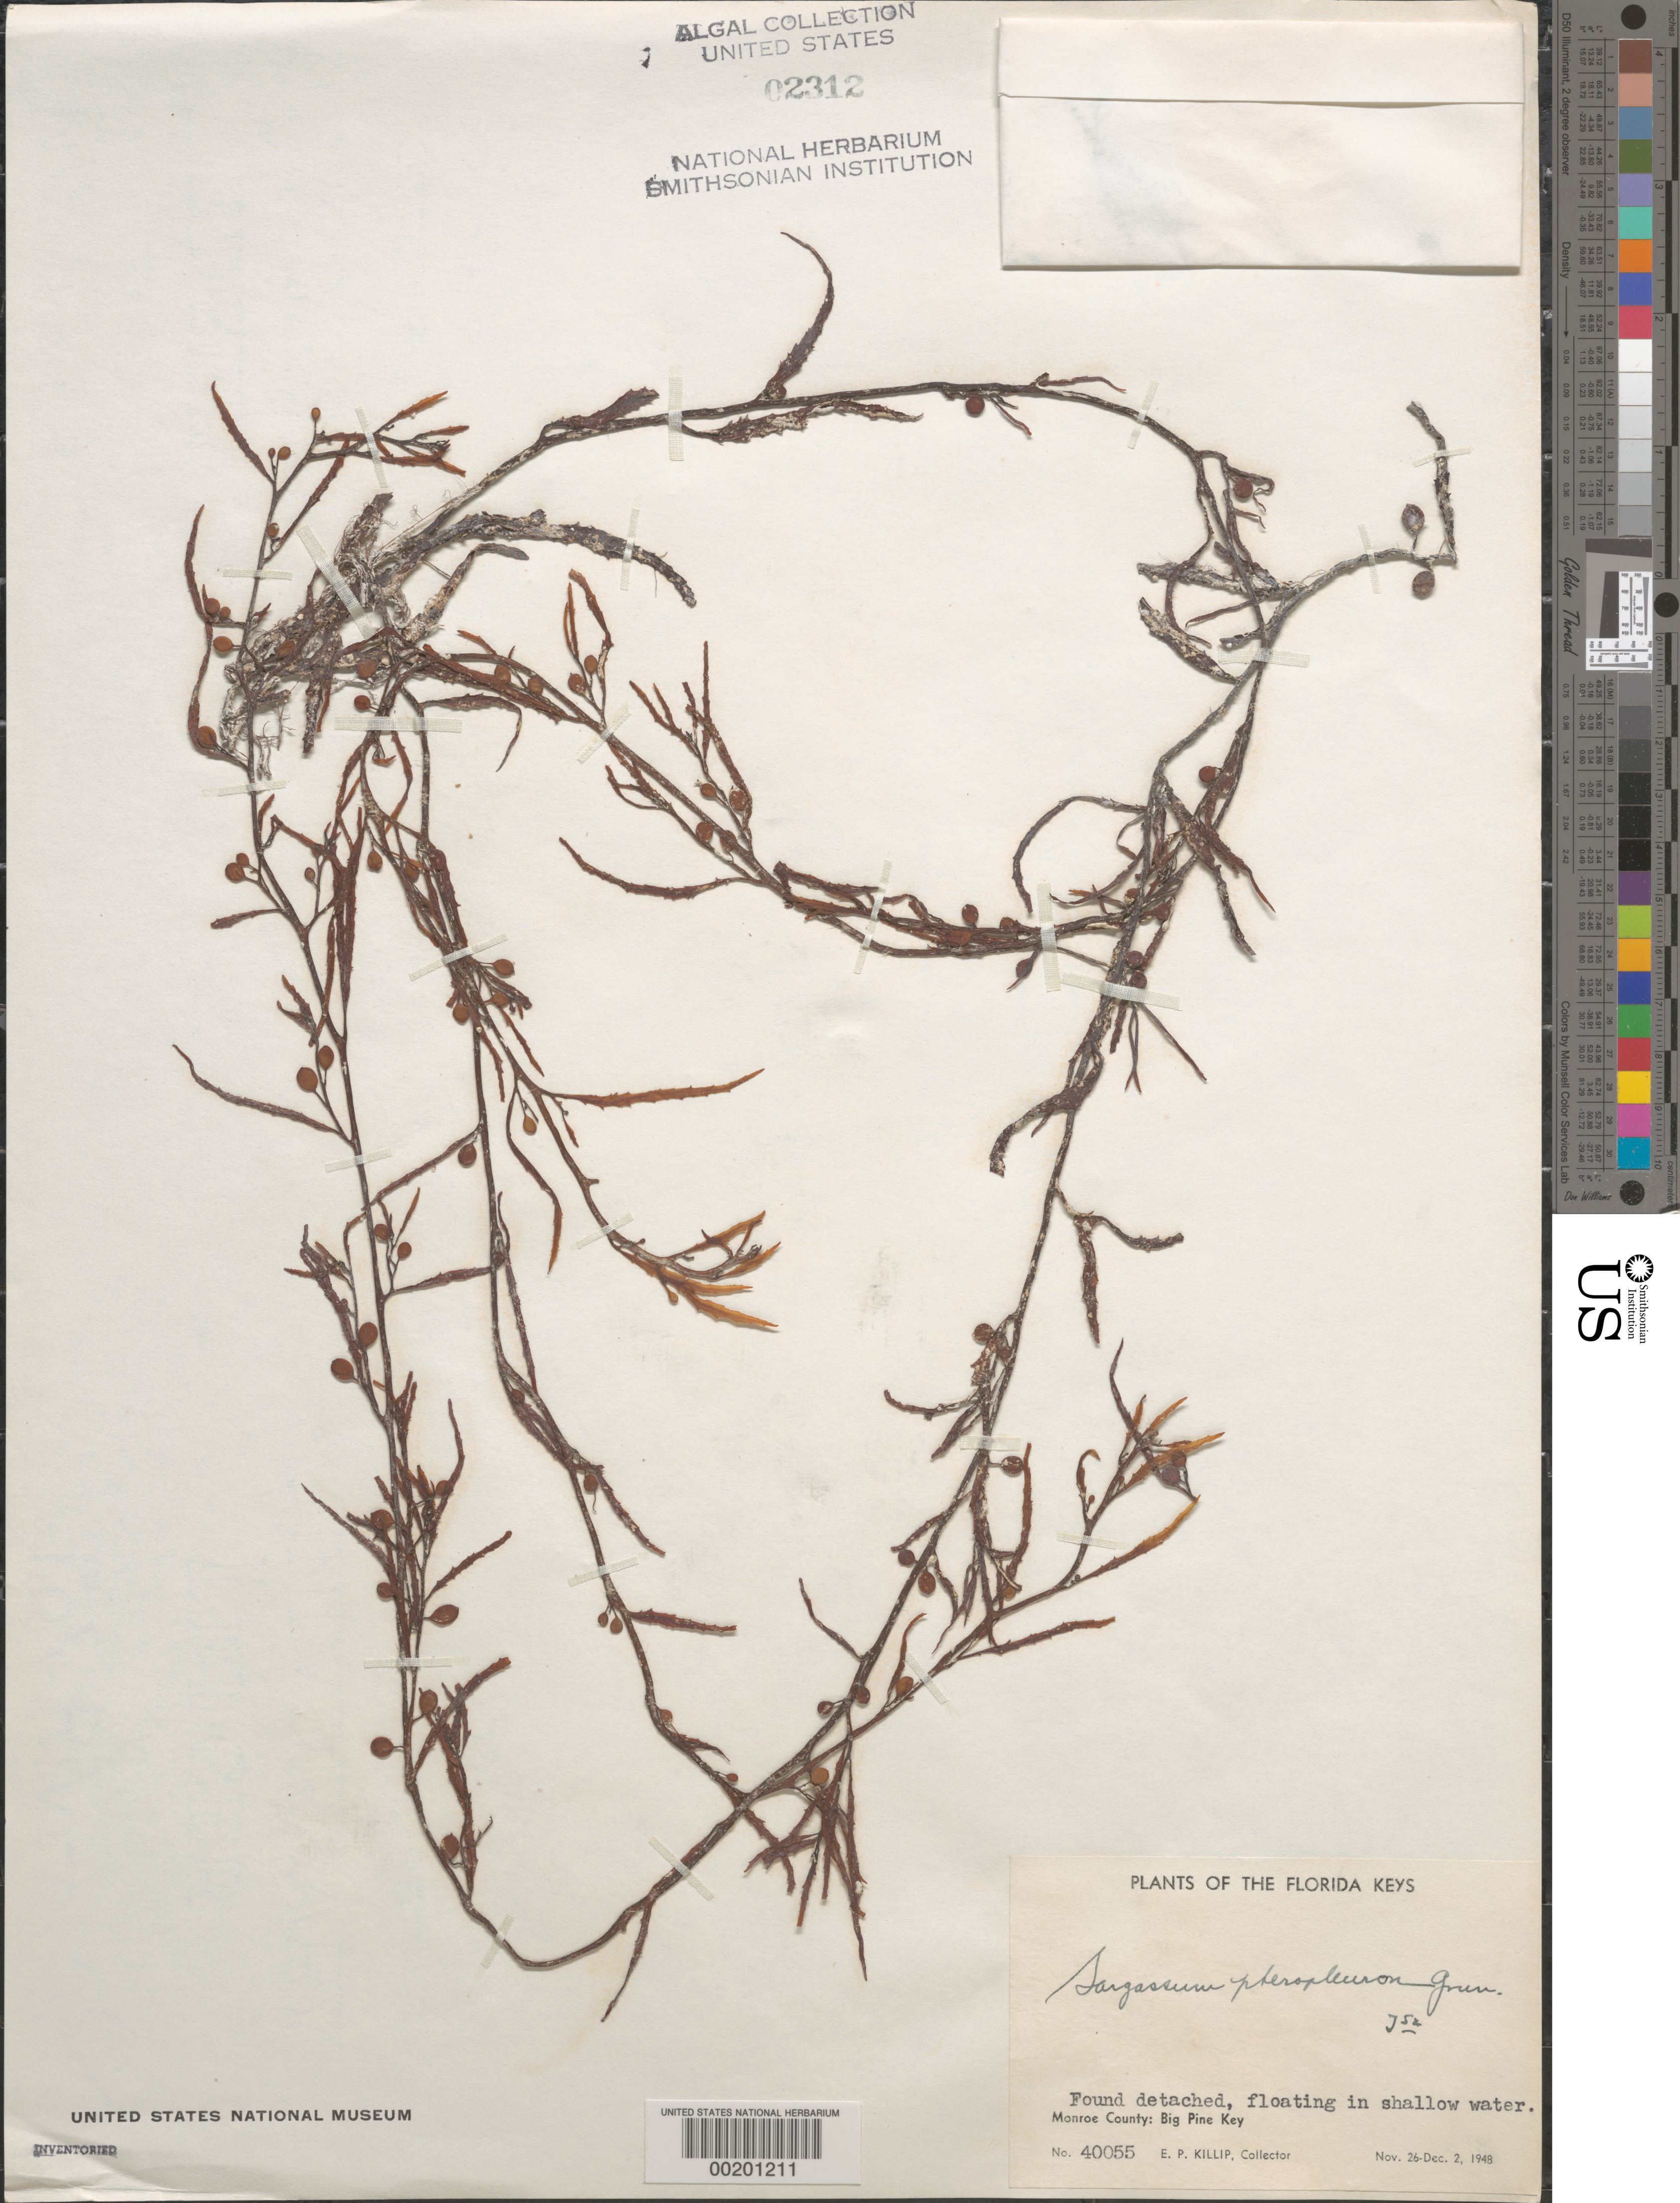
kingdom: Chromista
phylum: Ochrophyta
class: Phaeophyceae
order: Fucales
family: Sargassaceae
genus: Sargassum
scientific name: Sargassum pteropleuron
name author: Grunow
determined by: Taylor, William R.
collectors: E. P. Killip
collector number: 40055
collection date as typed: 26 Nov 1948 TO 02 Dec 1948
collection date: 1948-11-26/1948-12-02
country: United States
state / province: Florida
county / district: Monroe County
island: Big Pine Key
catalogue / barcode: US 2312